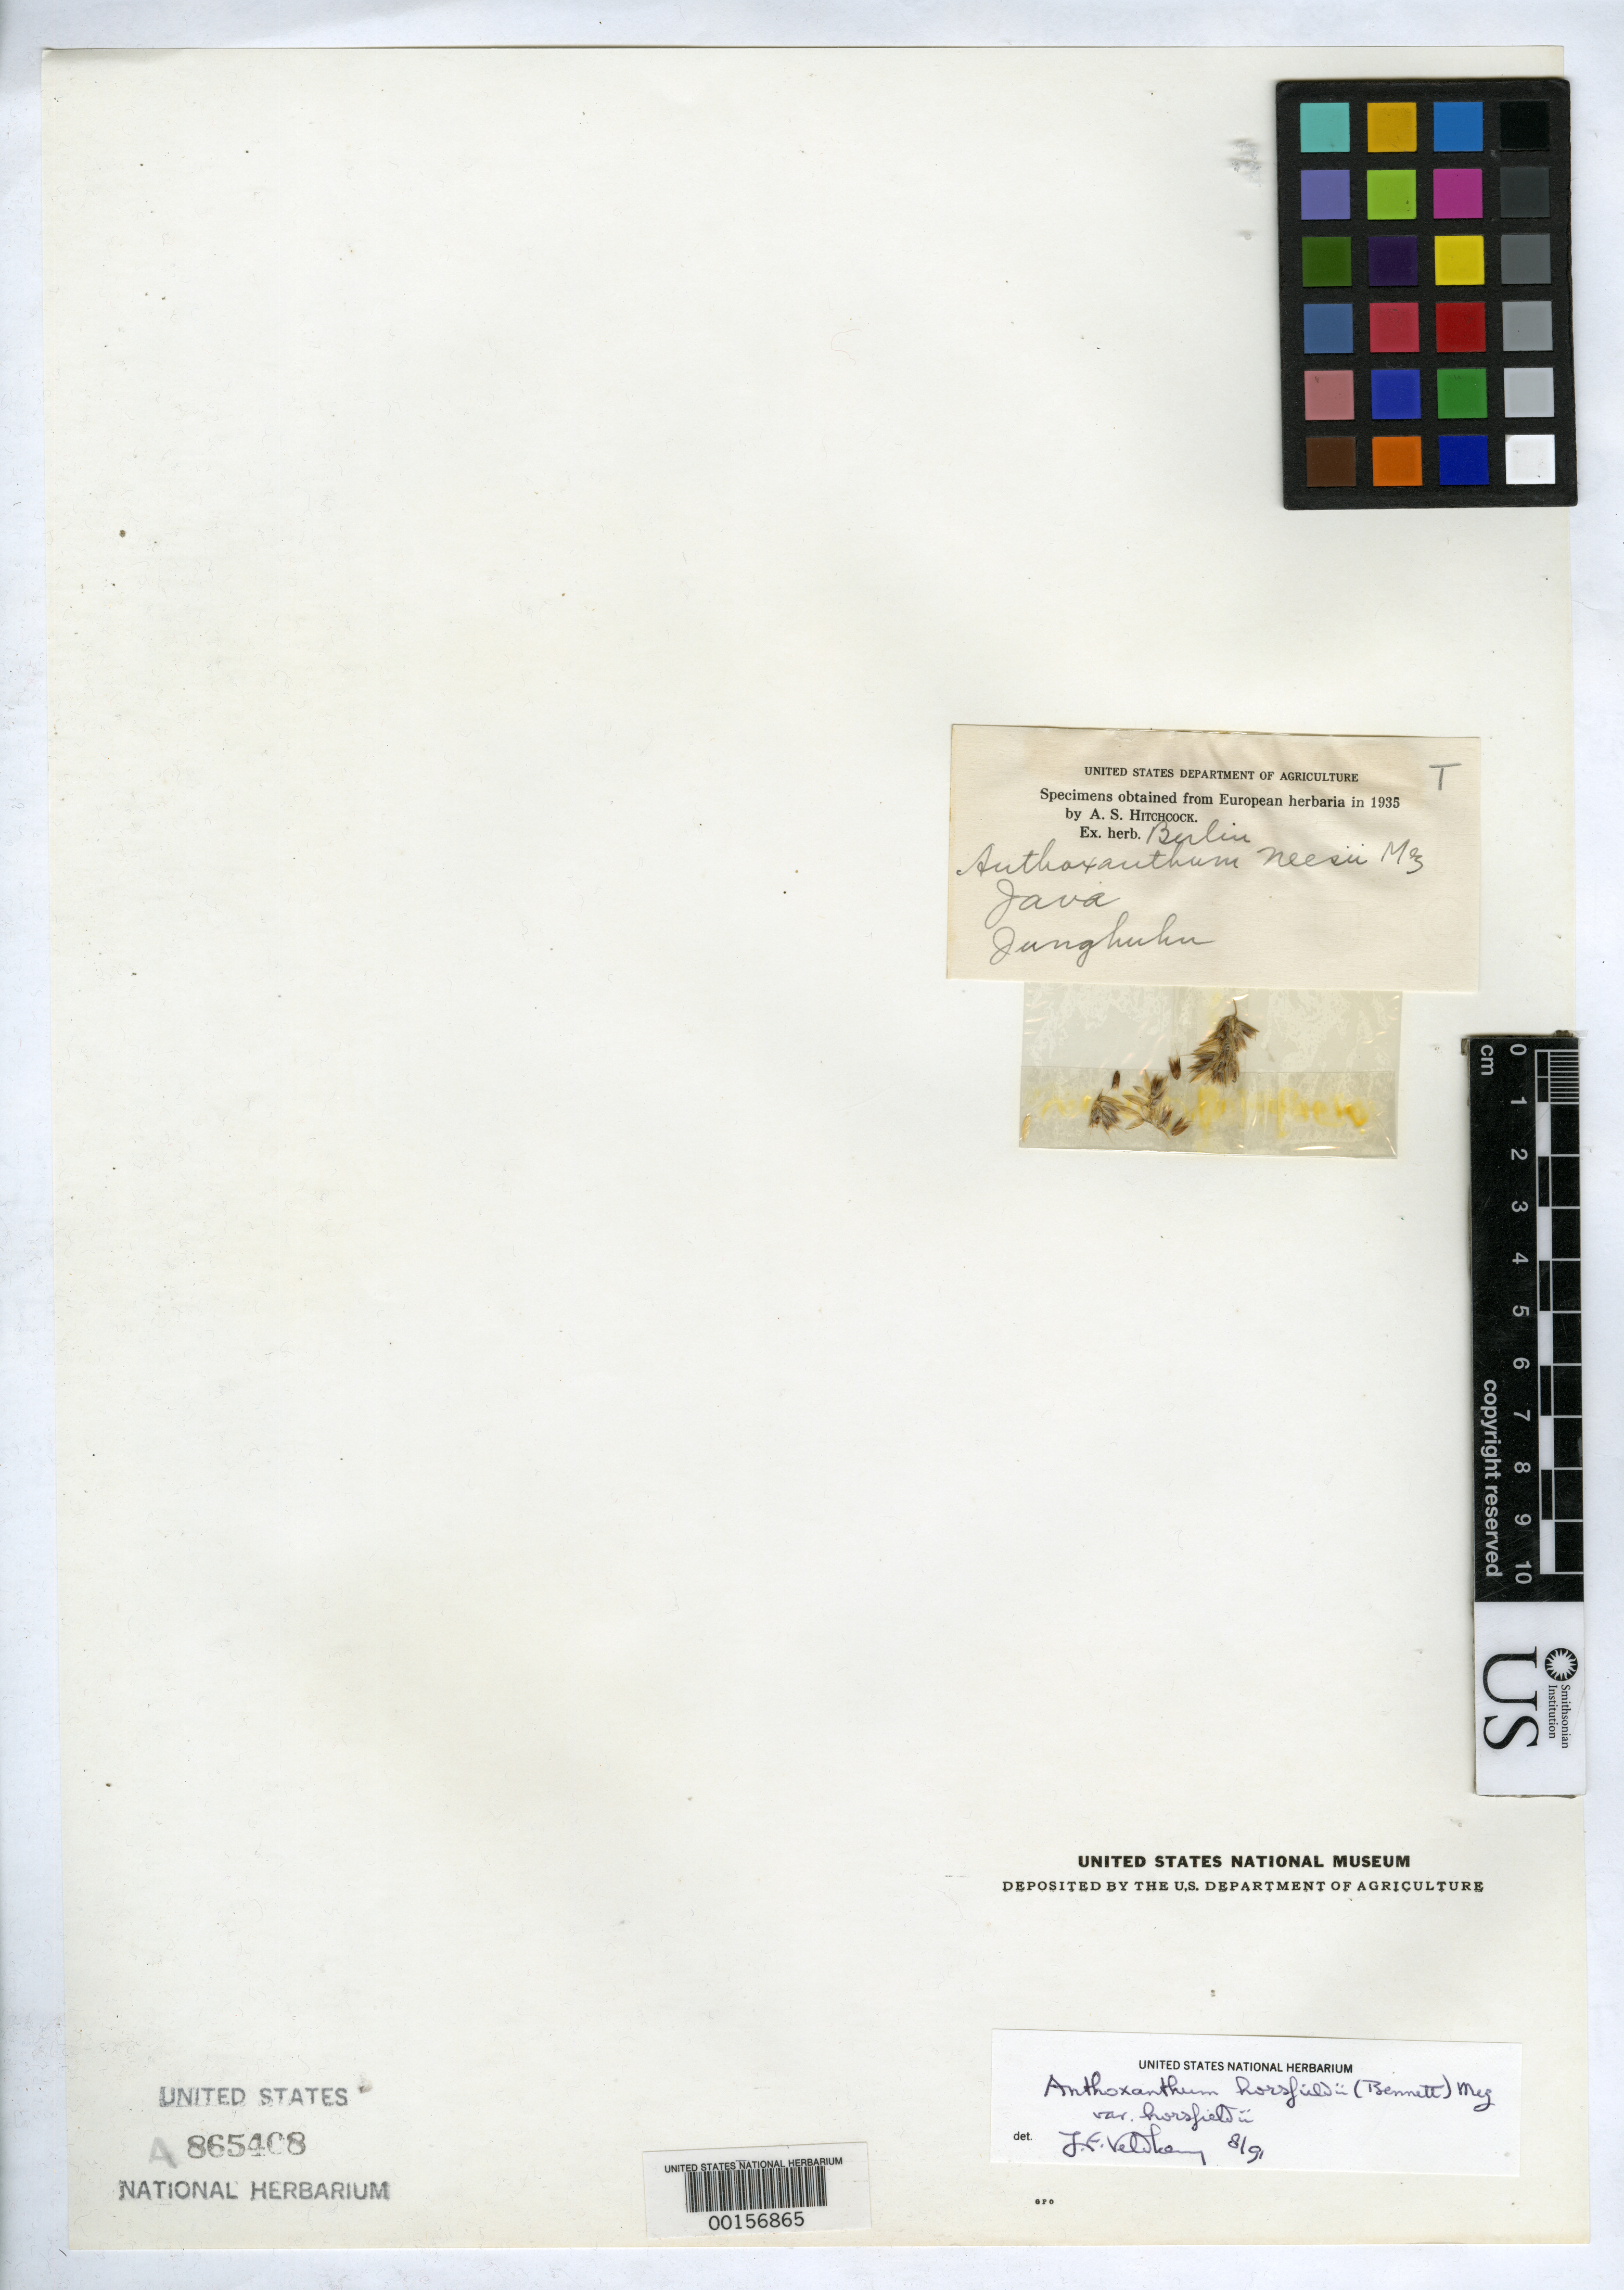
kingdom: Plantae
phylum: Tracheophyta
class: Liliopsida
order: Poales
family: Poaceae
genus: Anthoxanthum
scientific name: Anthoxanthum neesii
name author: Mez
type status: Type Fragment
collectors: F. W. Junghuhn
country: Indonesia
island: Java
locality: Gipfel des Berges Tjerimai.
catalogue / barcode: US 865408A